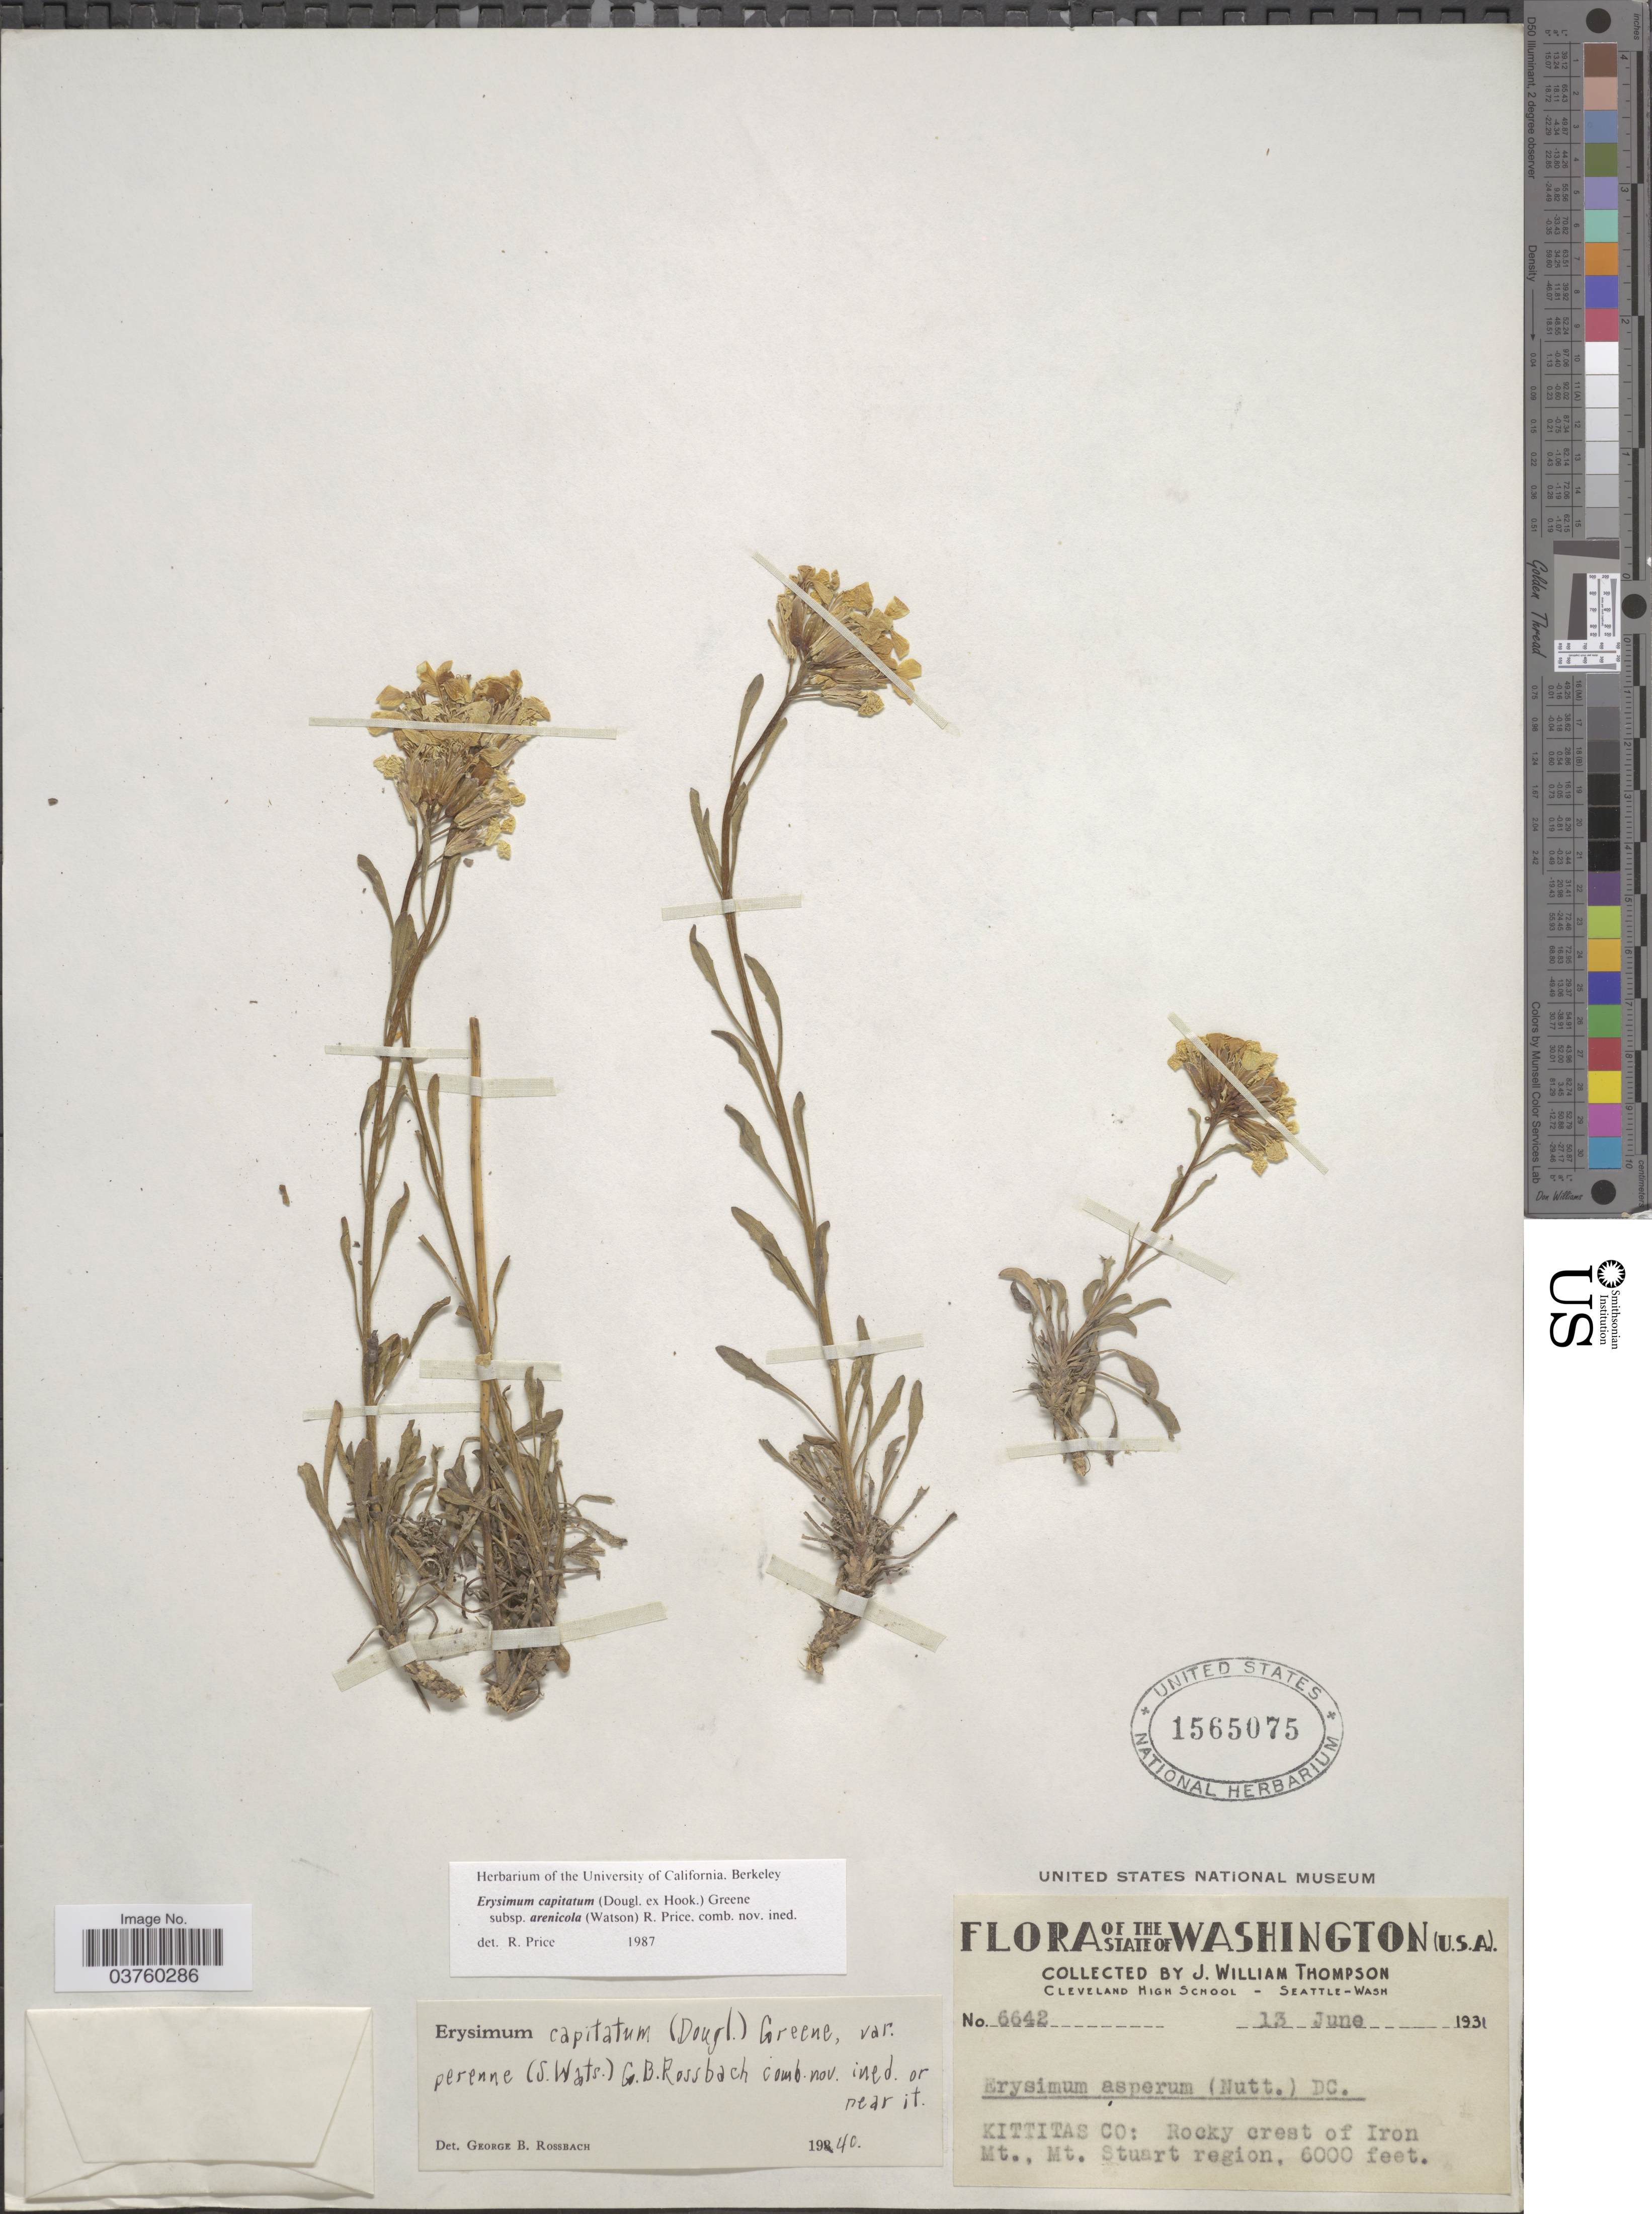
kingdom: Plantae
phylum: Tracheophyta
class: Magnoliopsida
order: Brassicales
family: Brassicaceae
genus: Erysimum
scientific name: Erysimum capitatum subsp. arenicola (S. Watson) R.A. Price, comb. nov. ined.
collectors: J. W. Thompson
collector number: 6642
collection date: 1931-06-13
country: United States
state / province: Washington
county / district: Kittitas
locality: Kittitas Co: Rocky crest of Iron Mt., Mt. Stuart region.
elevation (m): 1829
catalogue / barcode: US 1565075